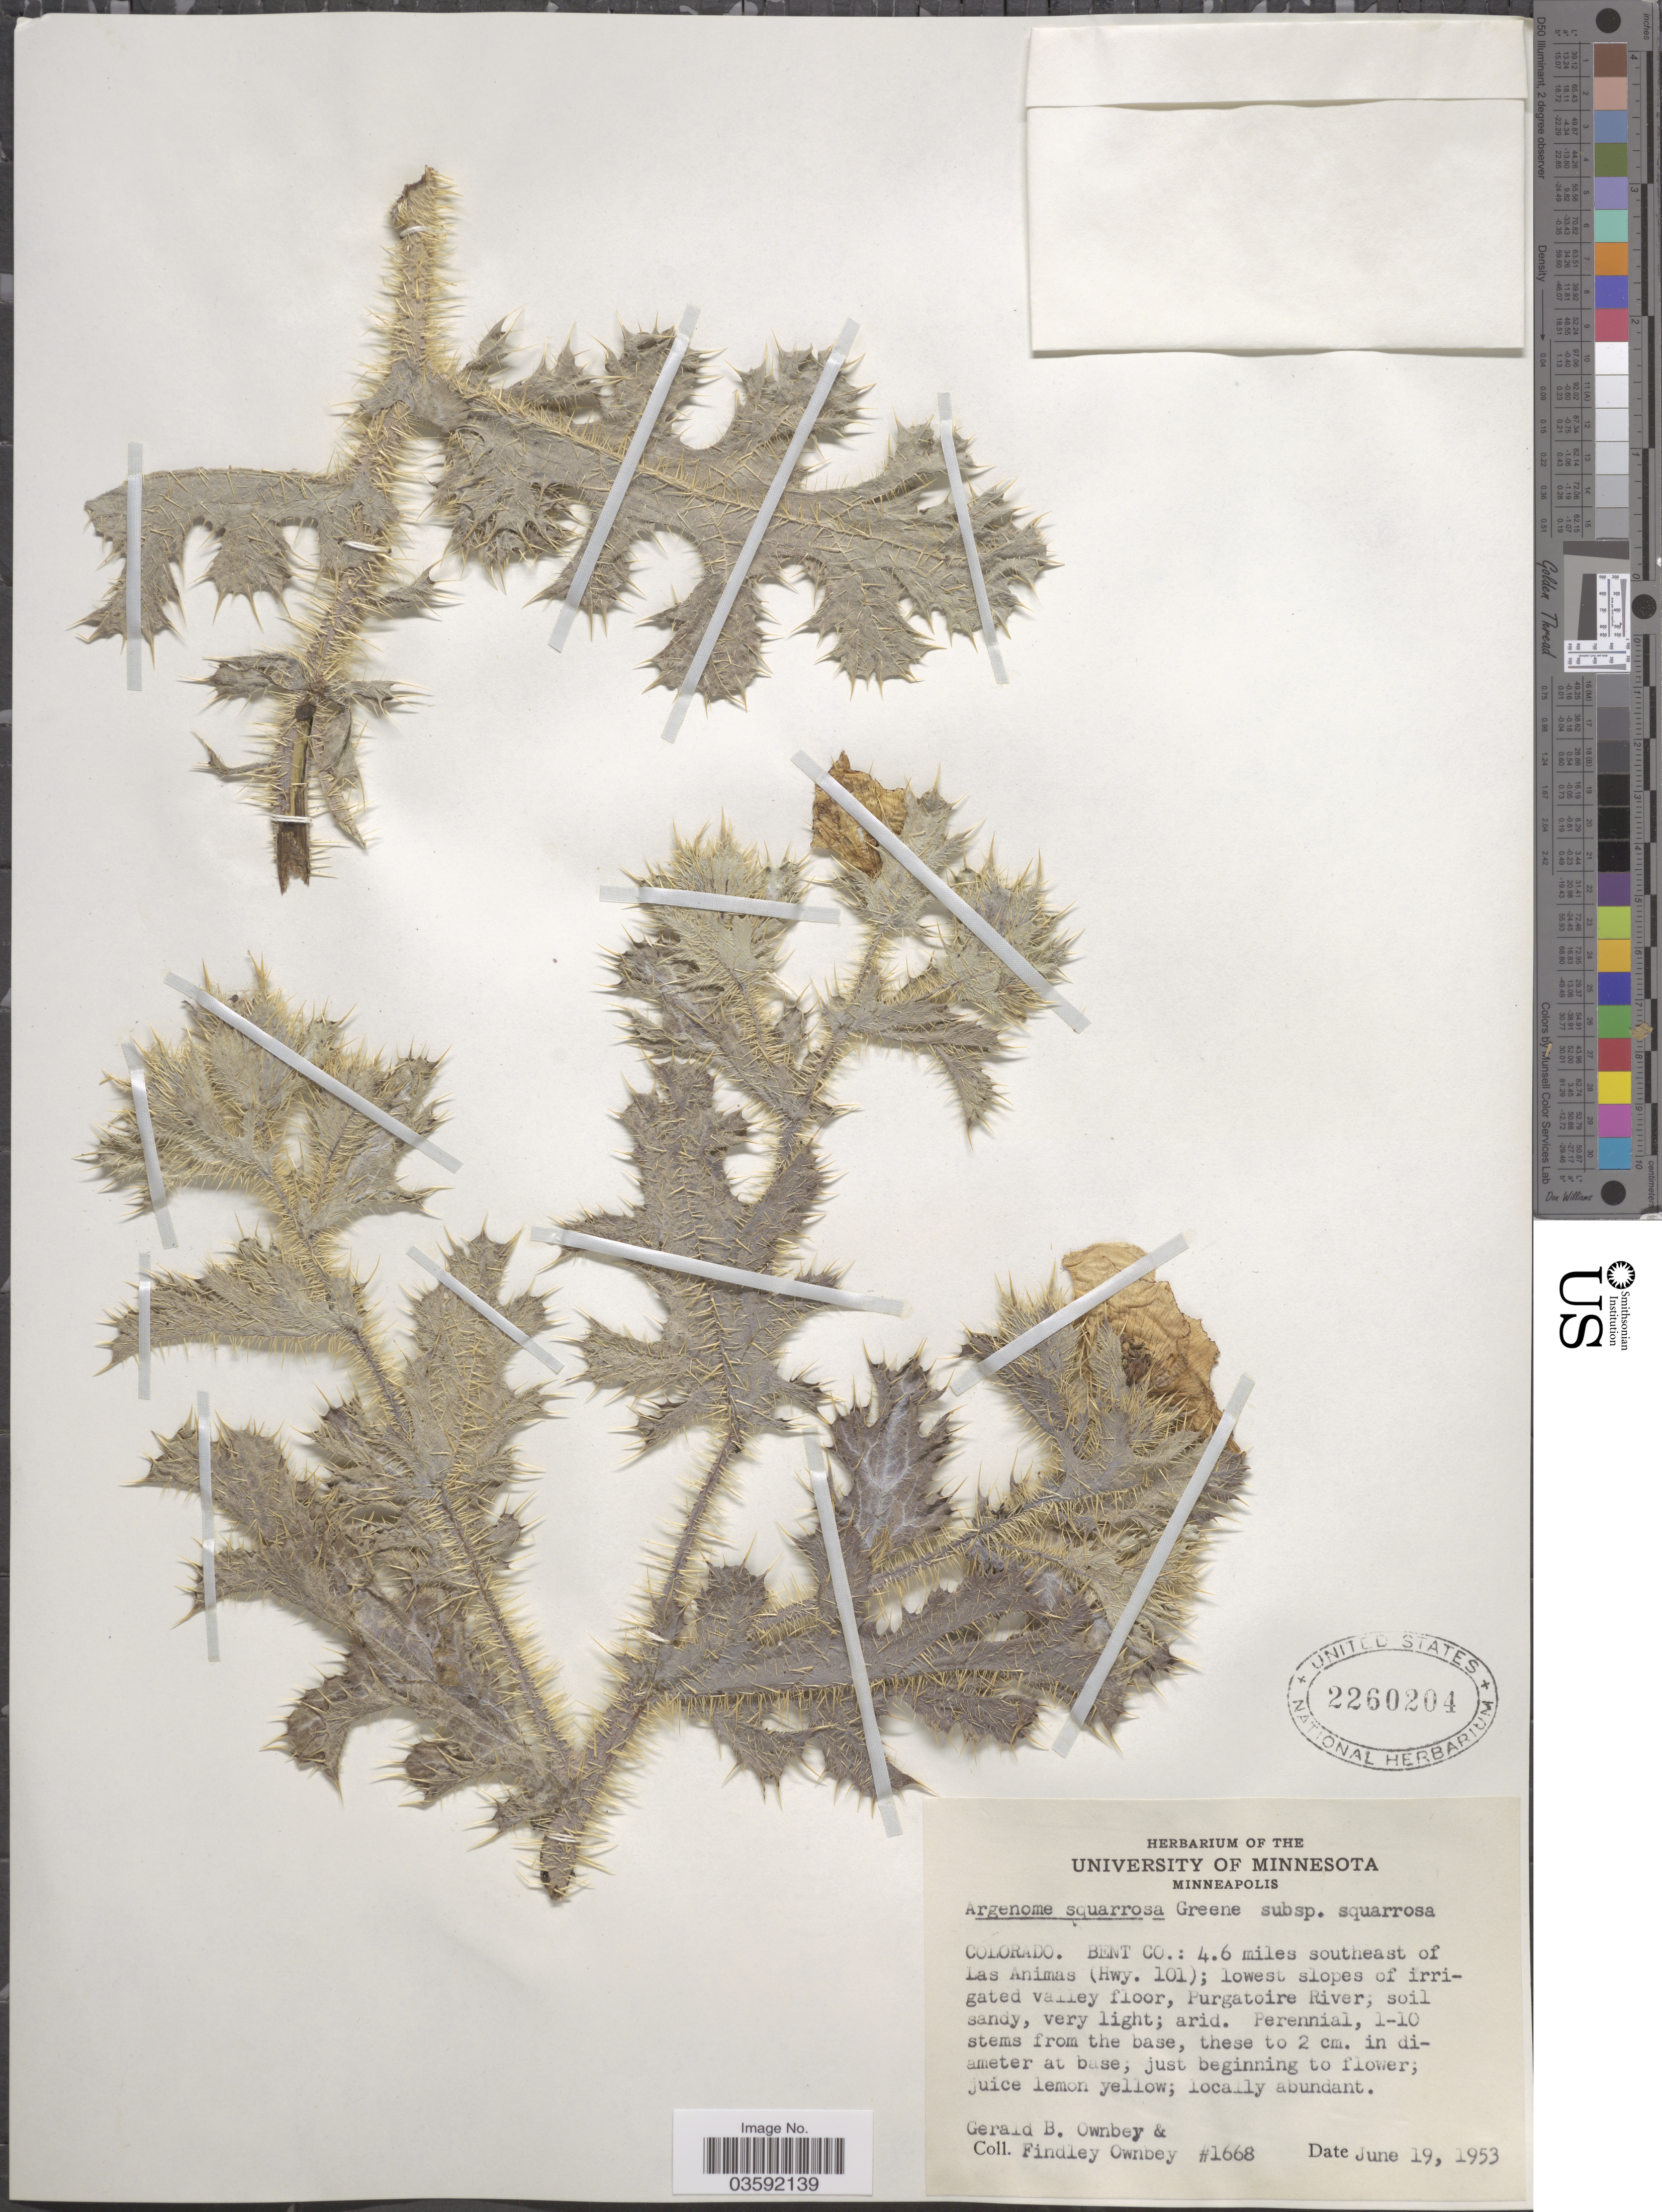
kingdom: Plantae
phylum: Tracheophyta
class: Magnoliopsida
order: Ranunculales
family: Papaveraceae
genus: Argemone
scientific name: Argemone squarrosa subsp. squarrosa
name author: Greene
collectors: G. B. Ownbey & F. Ownbey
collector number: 1668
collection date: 1953-06-19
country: United States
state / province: Colorado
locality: Bent Co.: 4.6 miles southeast of Las Animas (Hwy. 101); lowest slopes of irrigated valley floor, Purgatoire River.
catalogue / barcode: US 2260204